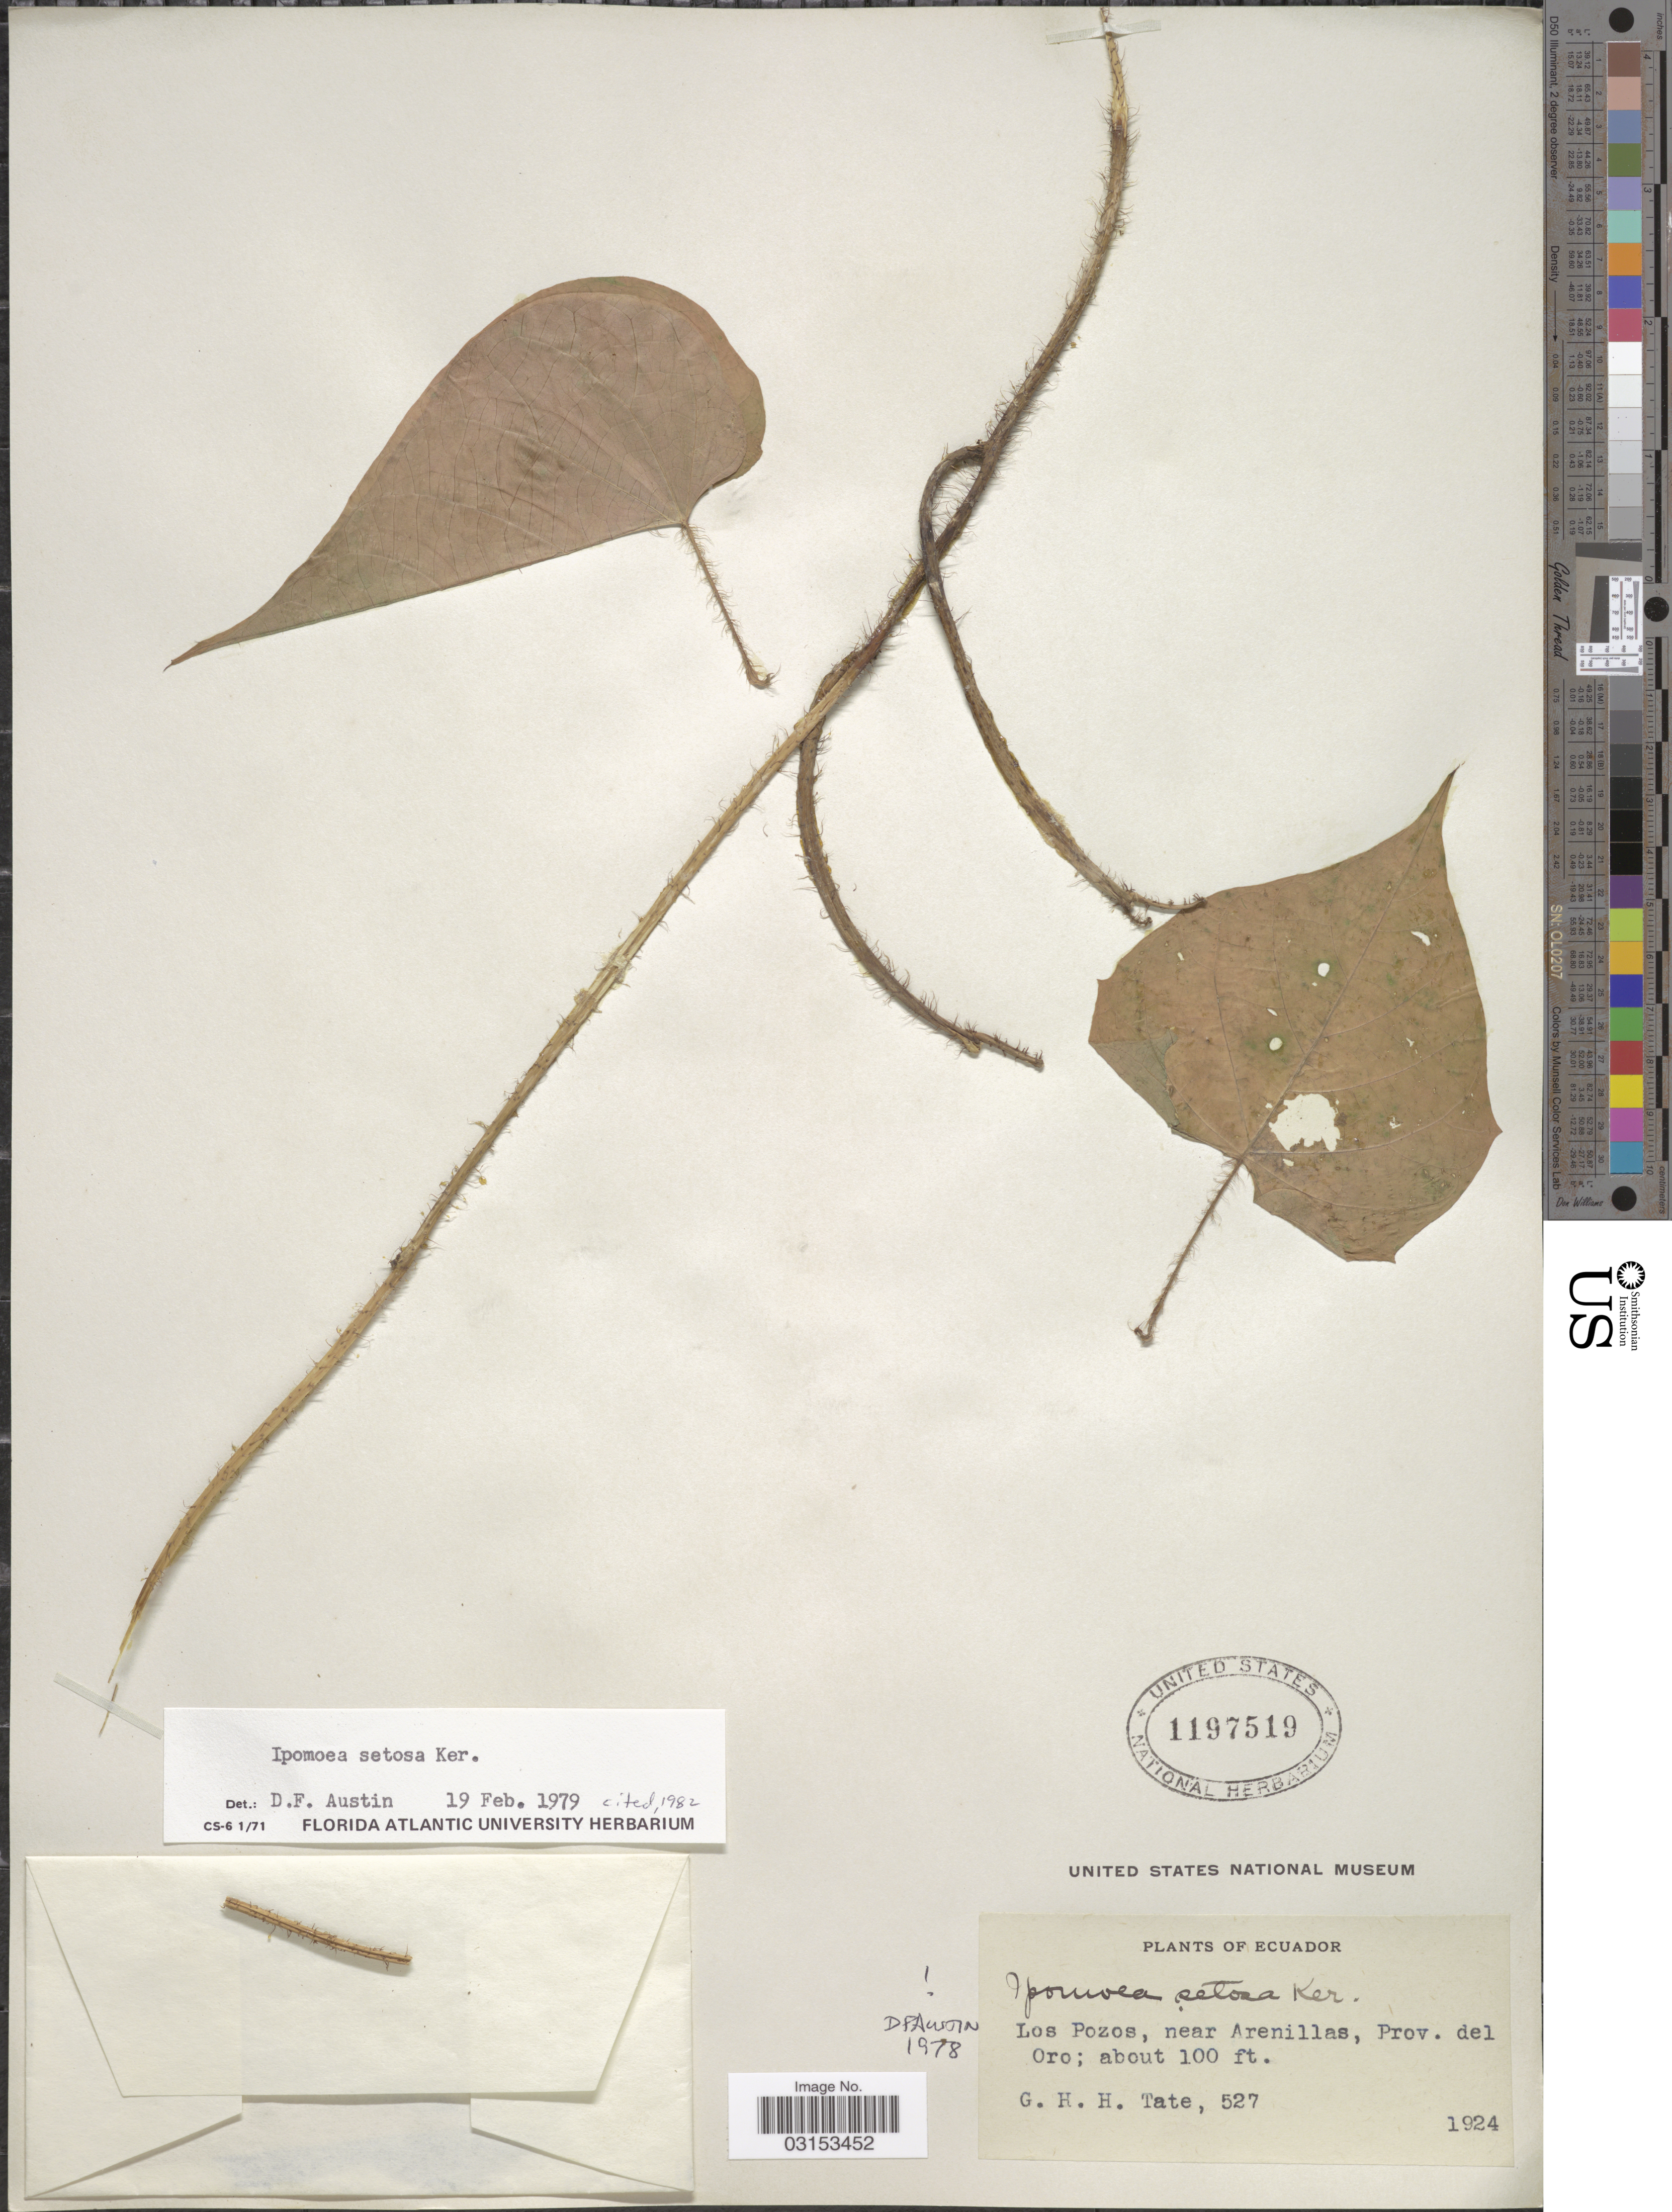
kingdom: Plantae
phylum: Tracheophyta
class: Magnoliopsida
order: Solanales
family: Convolvulaceae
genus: Ipomoea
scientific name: Ipomoea setosa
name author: Ker Gawl.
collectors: G. H. H.Tate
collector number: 527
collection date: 1924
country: Ecuador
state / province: El Oro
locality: Los Pozos, near Arenillas.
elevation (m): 30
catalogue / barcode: US 1197519